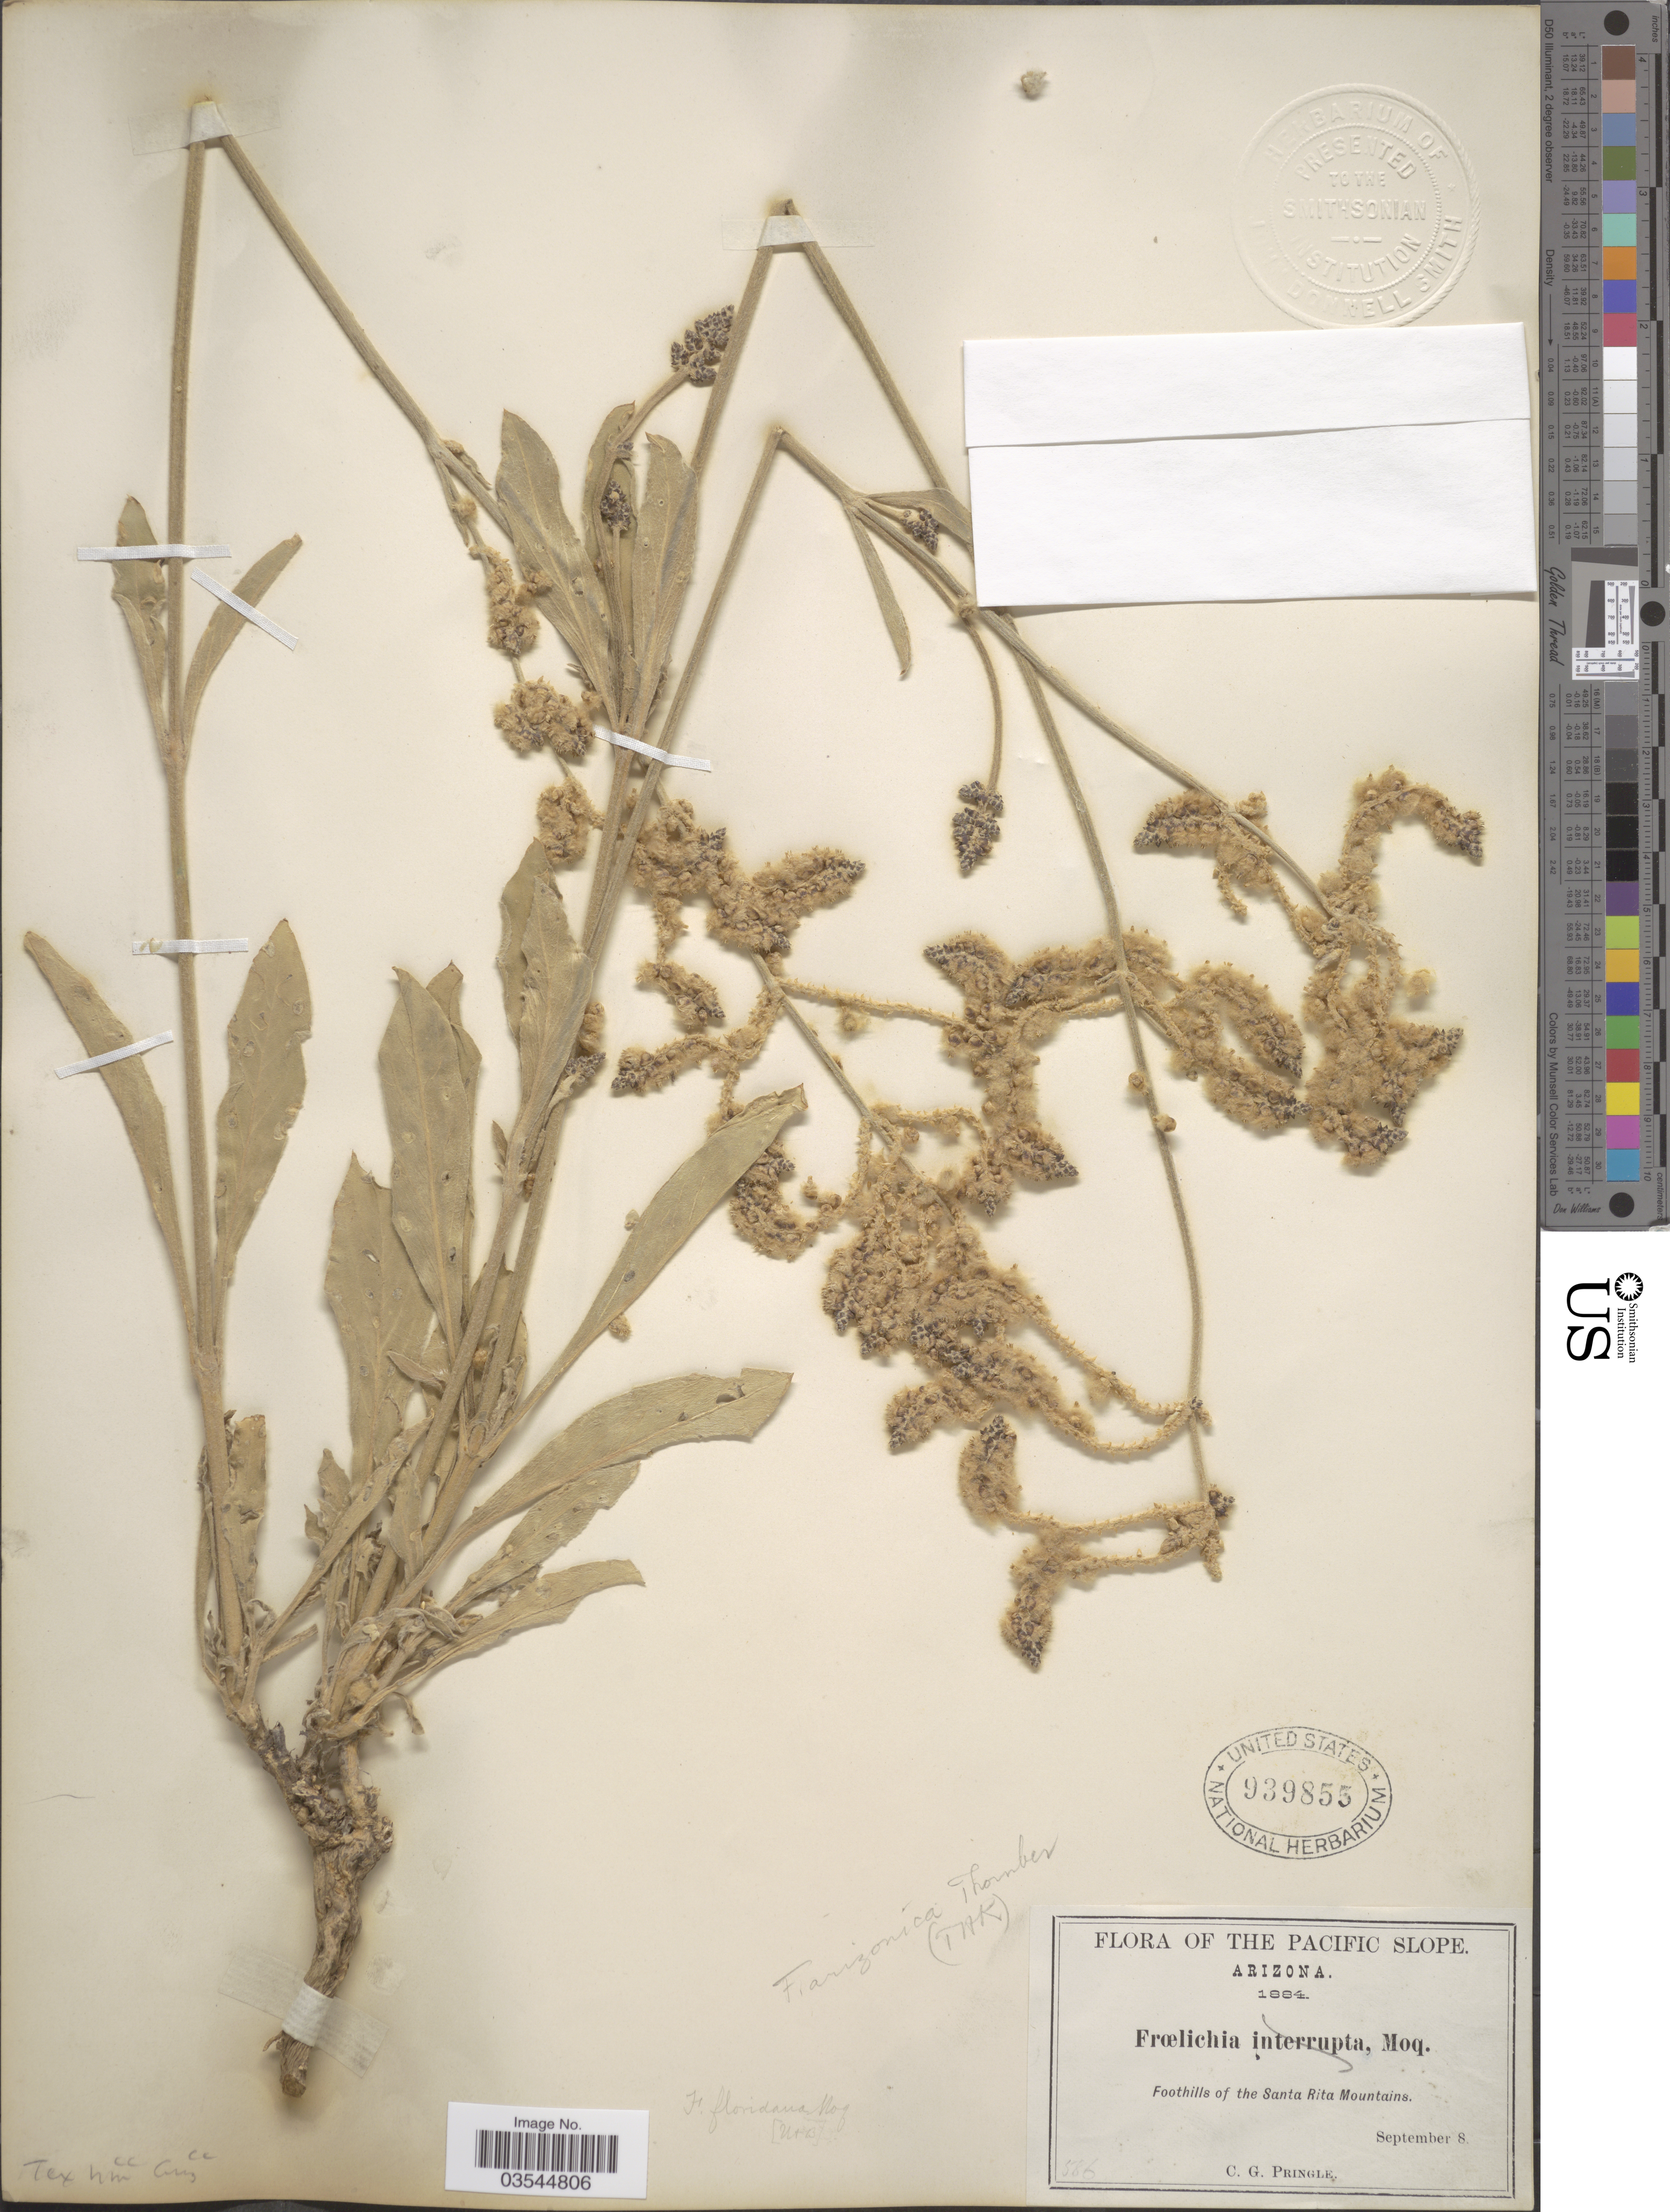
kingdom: Plantae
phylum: Tracheophyta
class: Magnoliopsida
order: Caryophyllales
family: Amaranthaceae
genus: Froelichia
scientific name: Froelichia arizonica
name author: Thornber ex Standl.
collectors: C. G. Pringle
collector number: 586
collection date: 1884-09-08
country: United States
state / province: Arizona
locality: Foothills of the Santa Rita Mountains. Pacific Slope.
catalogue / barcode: US 939855